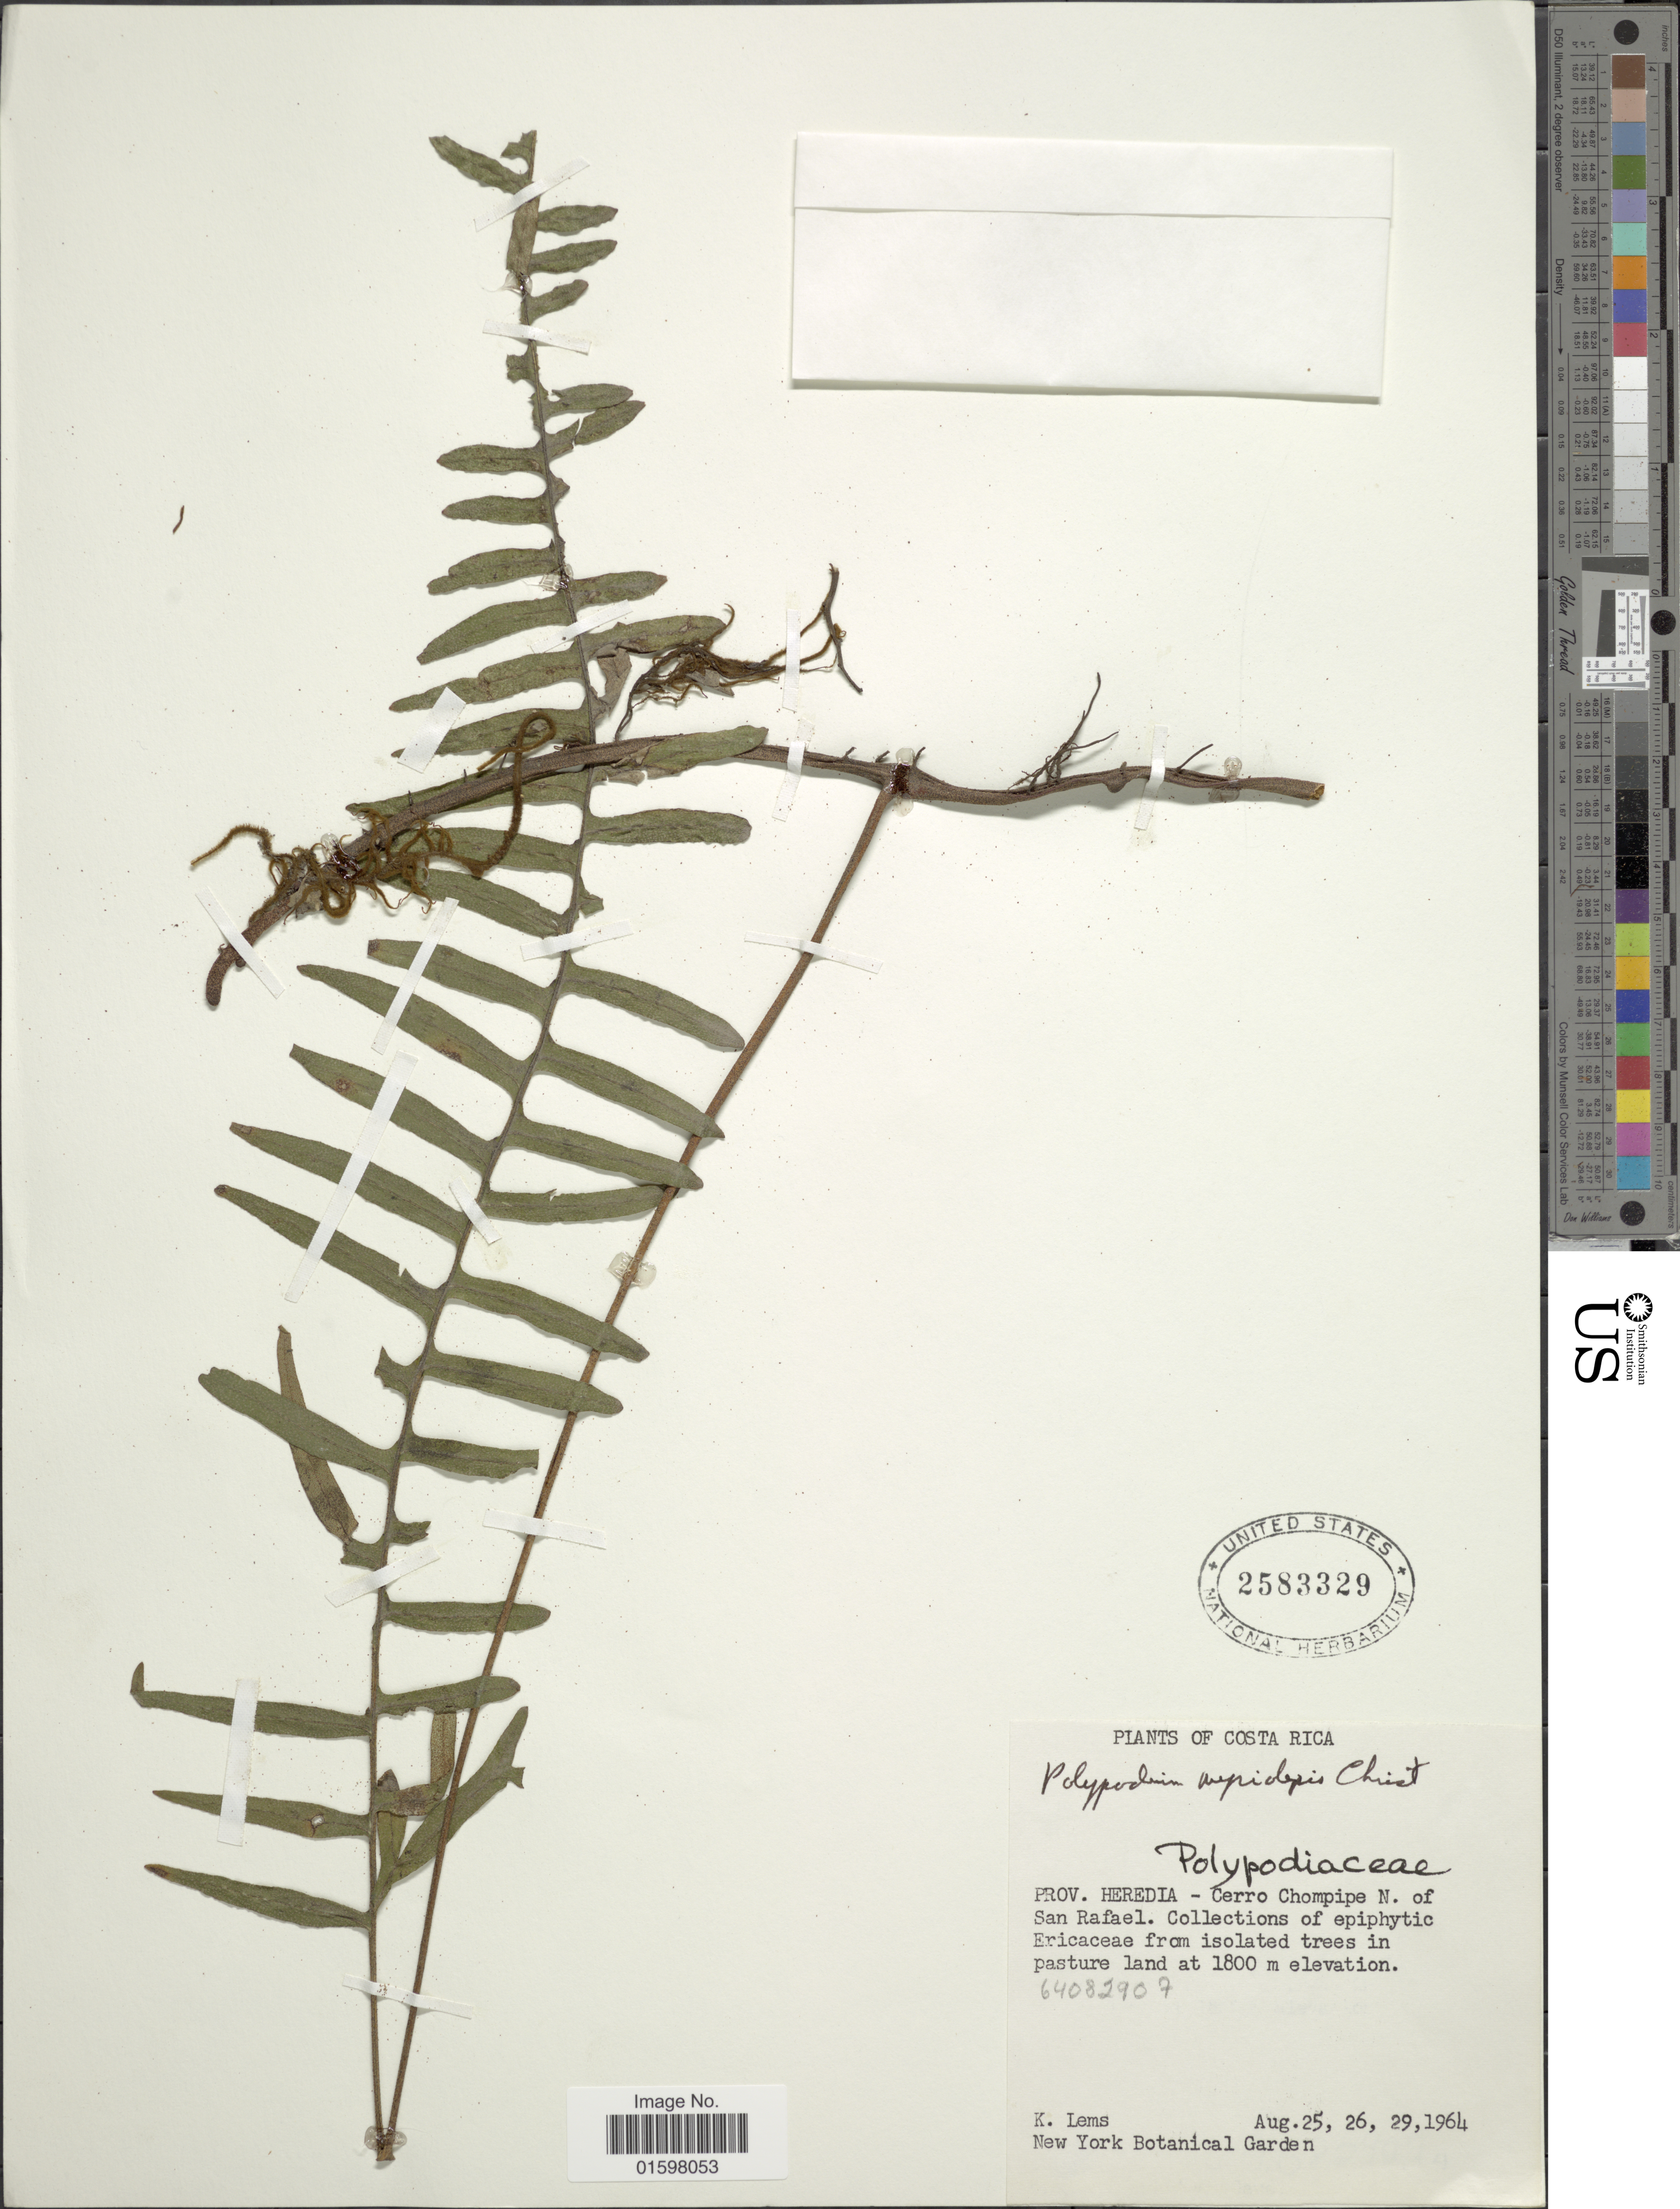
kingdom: Plantae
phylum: Tracheophyta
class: Polypodiopsida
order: Polypodiales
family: Polypodiaceae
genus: Pleopeltis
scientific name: Pleopeltis myriolepis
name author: (Christ) A.R. Sm. & Tejero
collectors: K. Lems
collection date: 1964-08-25/1964-08-29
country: Costa Rica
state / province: Heredia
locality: Cerro Chompipe N. of San Rafael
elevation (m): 1800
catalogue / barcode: US 2583329